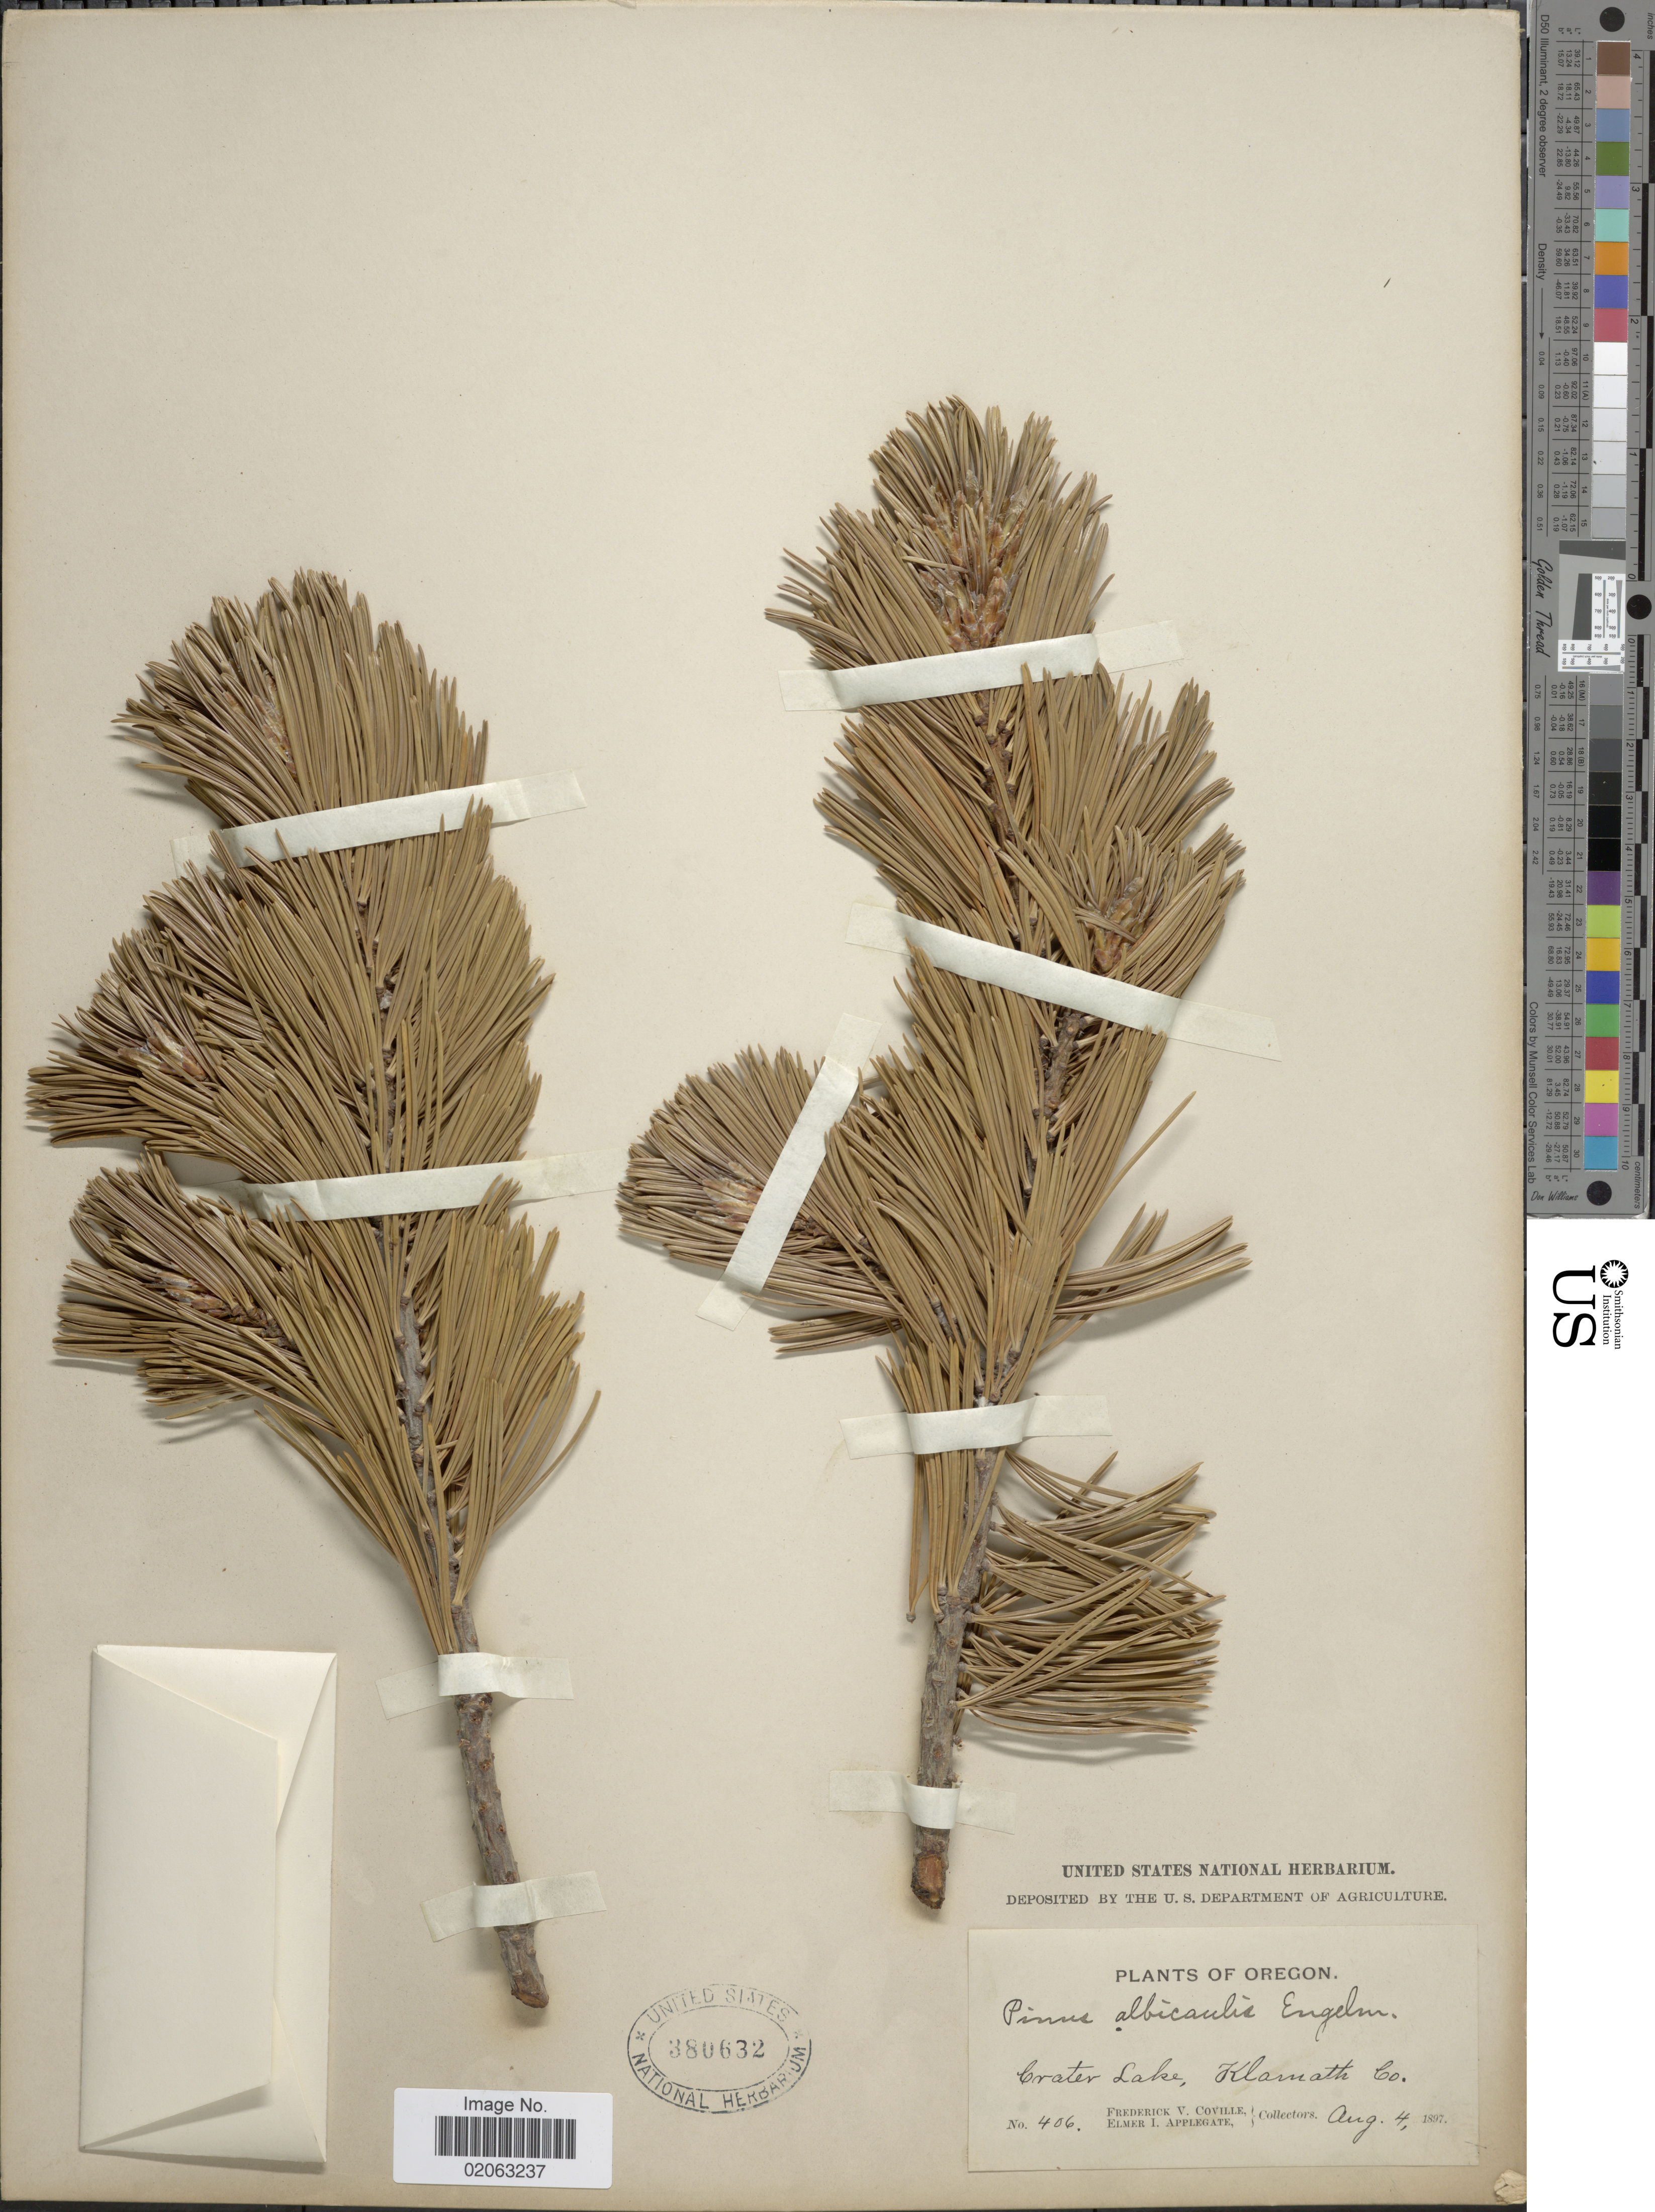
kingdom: Plantae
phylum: Tracheophyta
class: Pinopsida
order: Pinales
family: Pinaceae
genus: Pinus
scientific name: Pinus albicaulis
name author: Engelm.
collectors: F. V. Coville & E. I. Applegate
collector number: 406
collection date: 1897-08-04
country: United States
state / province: Oregon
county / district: Klamath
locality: Crater Lake, Klamath Co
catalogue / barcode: US 380632